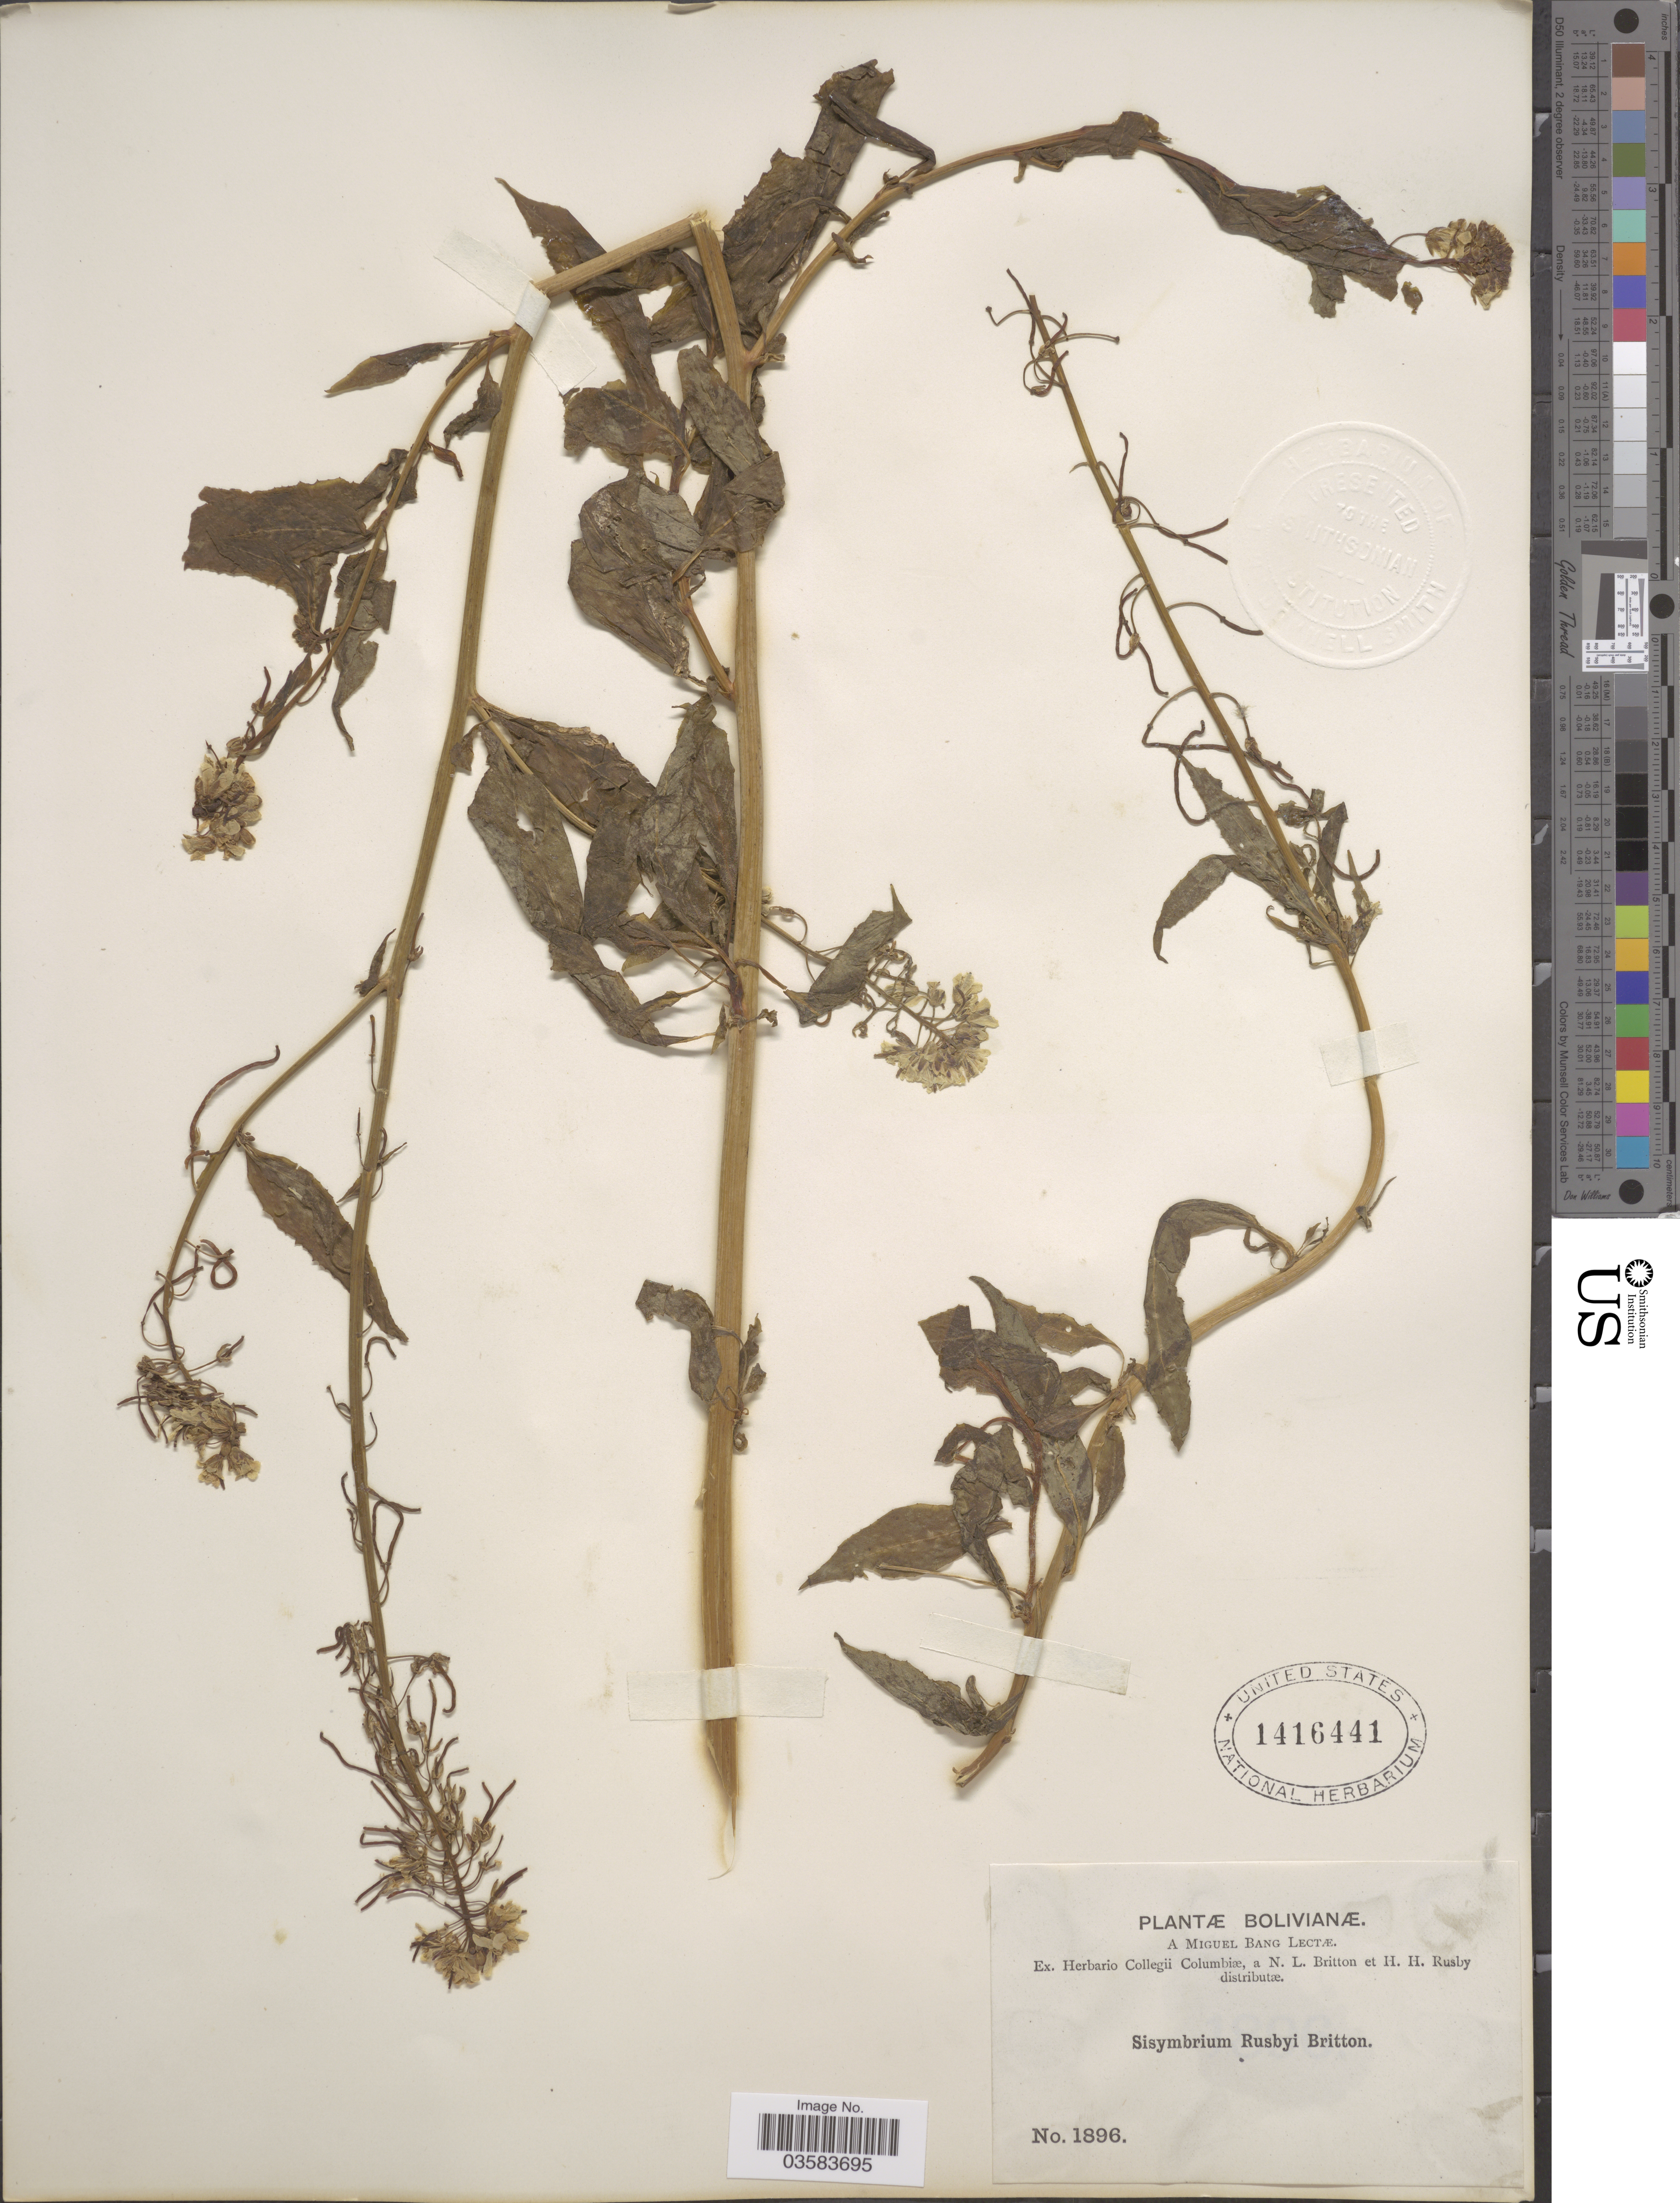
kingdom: Plantae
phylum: Tracheophyta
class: Magnoliopsida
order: Brassicales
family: Brassicaceae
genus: Polypsecadium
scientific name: Polypsecadium rusbyi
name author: (Britton) Al-Shehbaz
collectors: M. Bang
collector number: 1896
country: Bolivia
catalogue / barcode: US 1416441